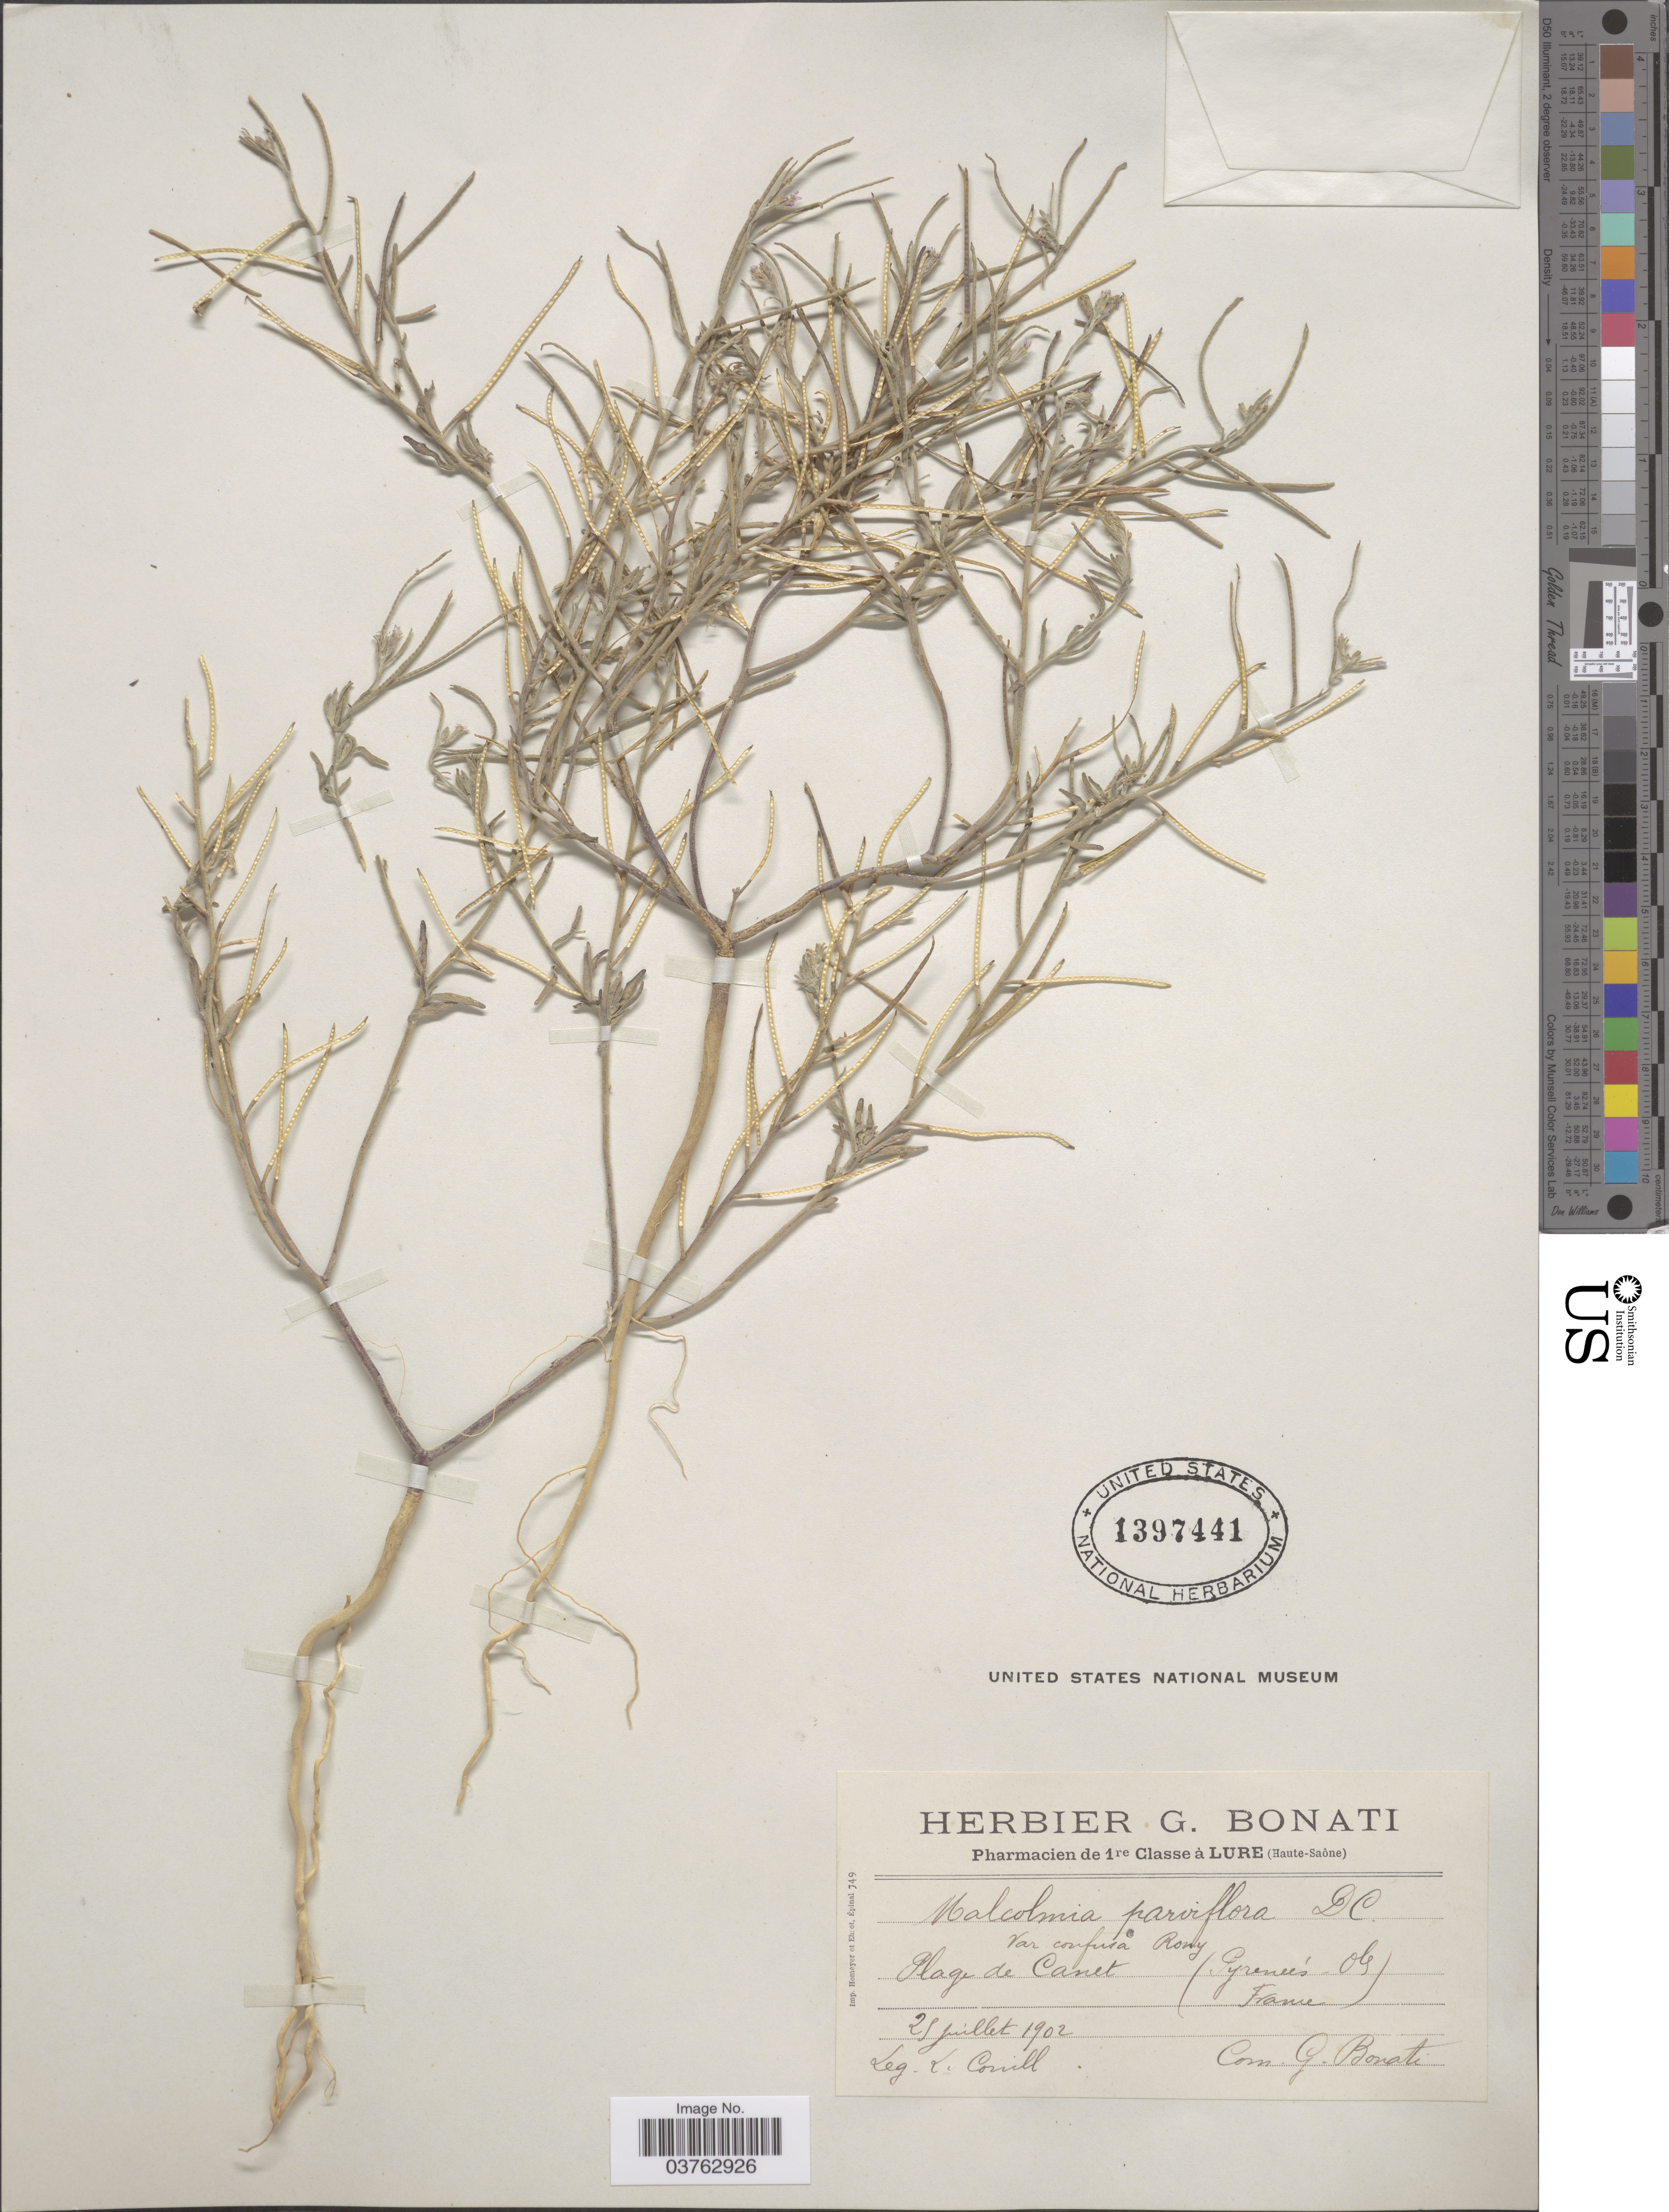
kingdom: Plantae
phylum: Tracheophyta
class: Magnoliopsida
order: Brassicales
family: Brassicaceae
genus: Malcolmia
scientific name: Malcolmia parviflora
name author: (DC.) DC.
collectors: Conill, L.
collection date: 1902-07-25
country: France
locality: Plage de Canet (Pyreneés - Oles).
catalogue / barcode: US 1397441